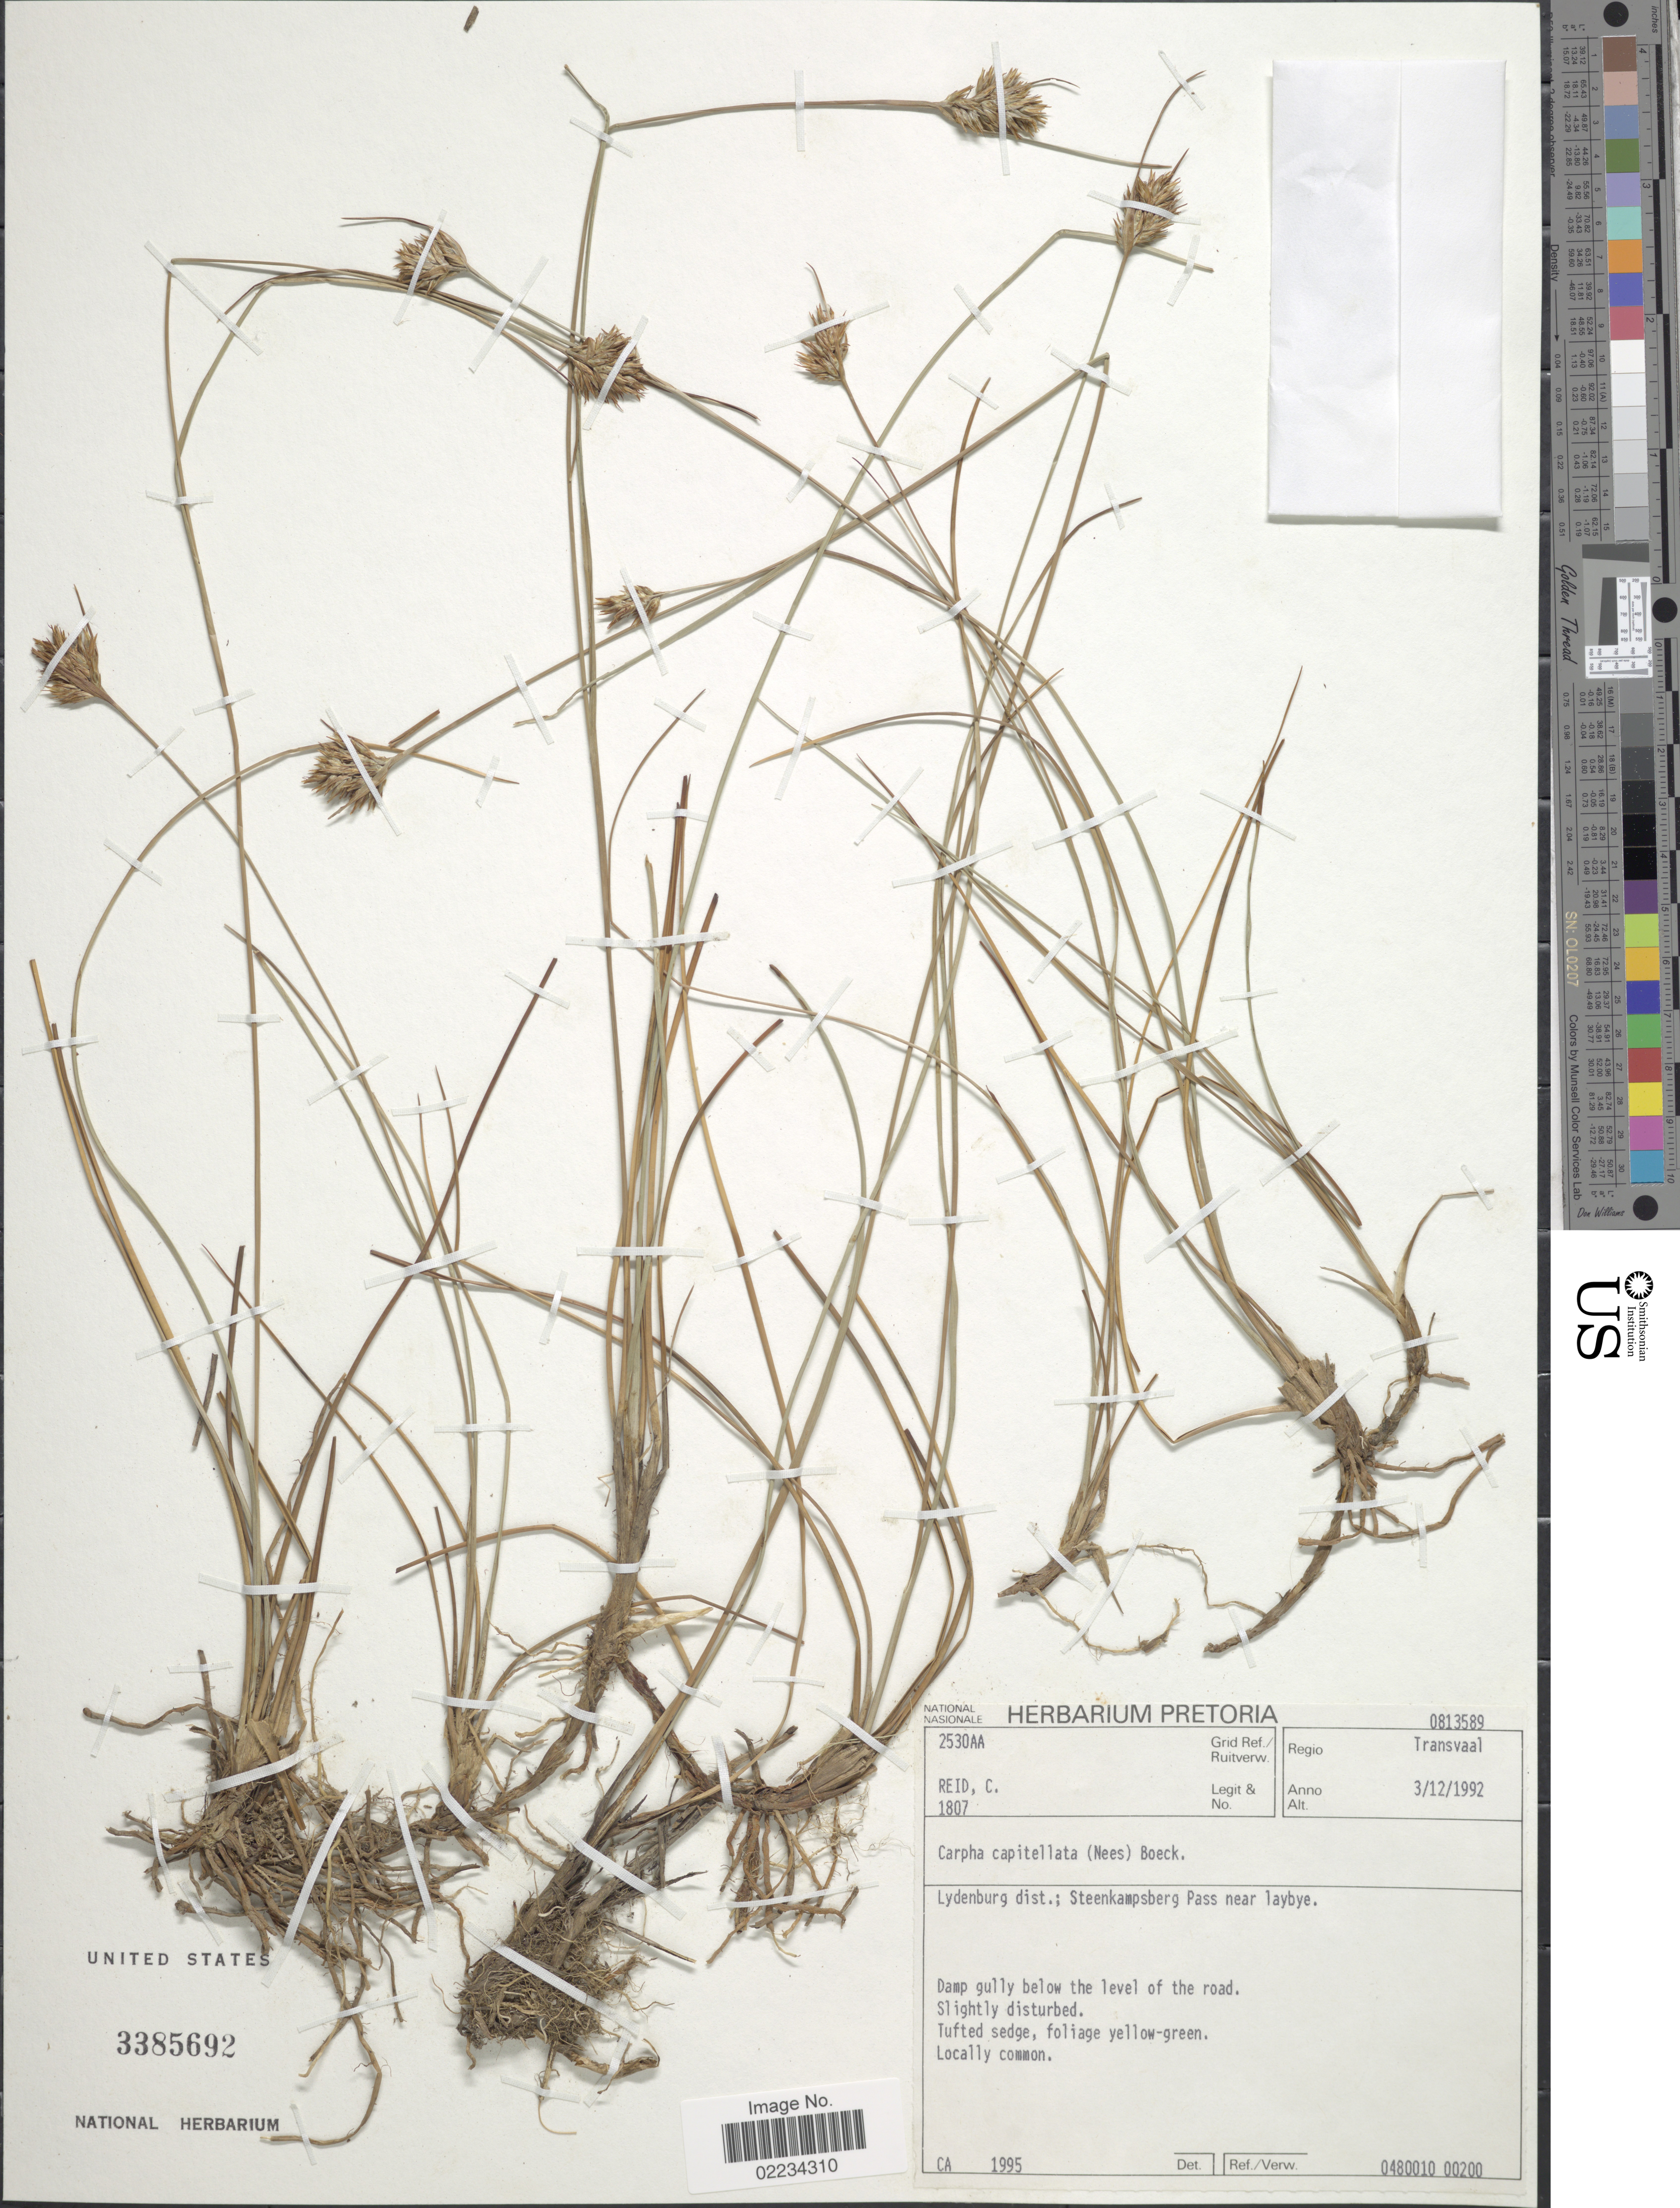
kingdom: Plantae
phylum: Tracheophyta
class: Liliopsida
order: Poales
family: Cyperaceae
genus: Carpha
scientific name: Carpha capitellata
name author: (Nees) Boeckeler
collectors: C. Reid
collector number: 1807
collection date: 1992-12-03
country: South Africa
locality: Transvaal, Lydenburg dist; Steenkampsberg Pass near laybye, Damp gully below the level of the road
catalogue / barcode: US 3385692